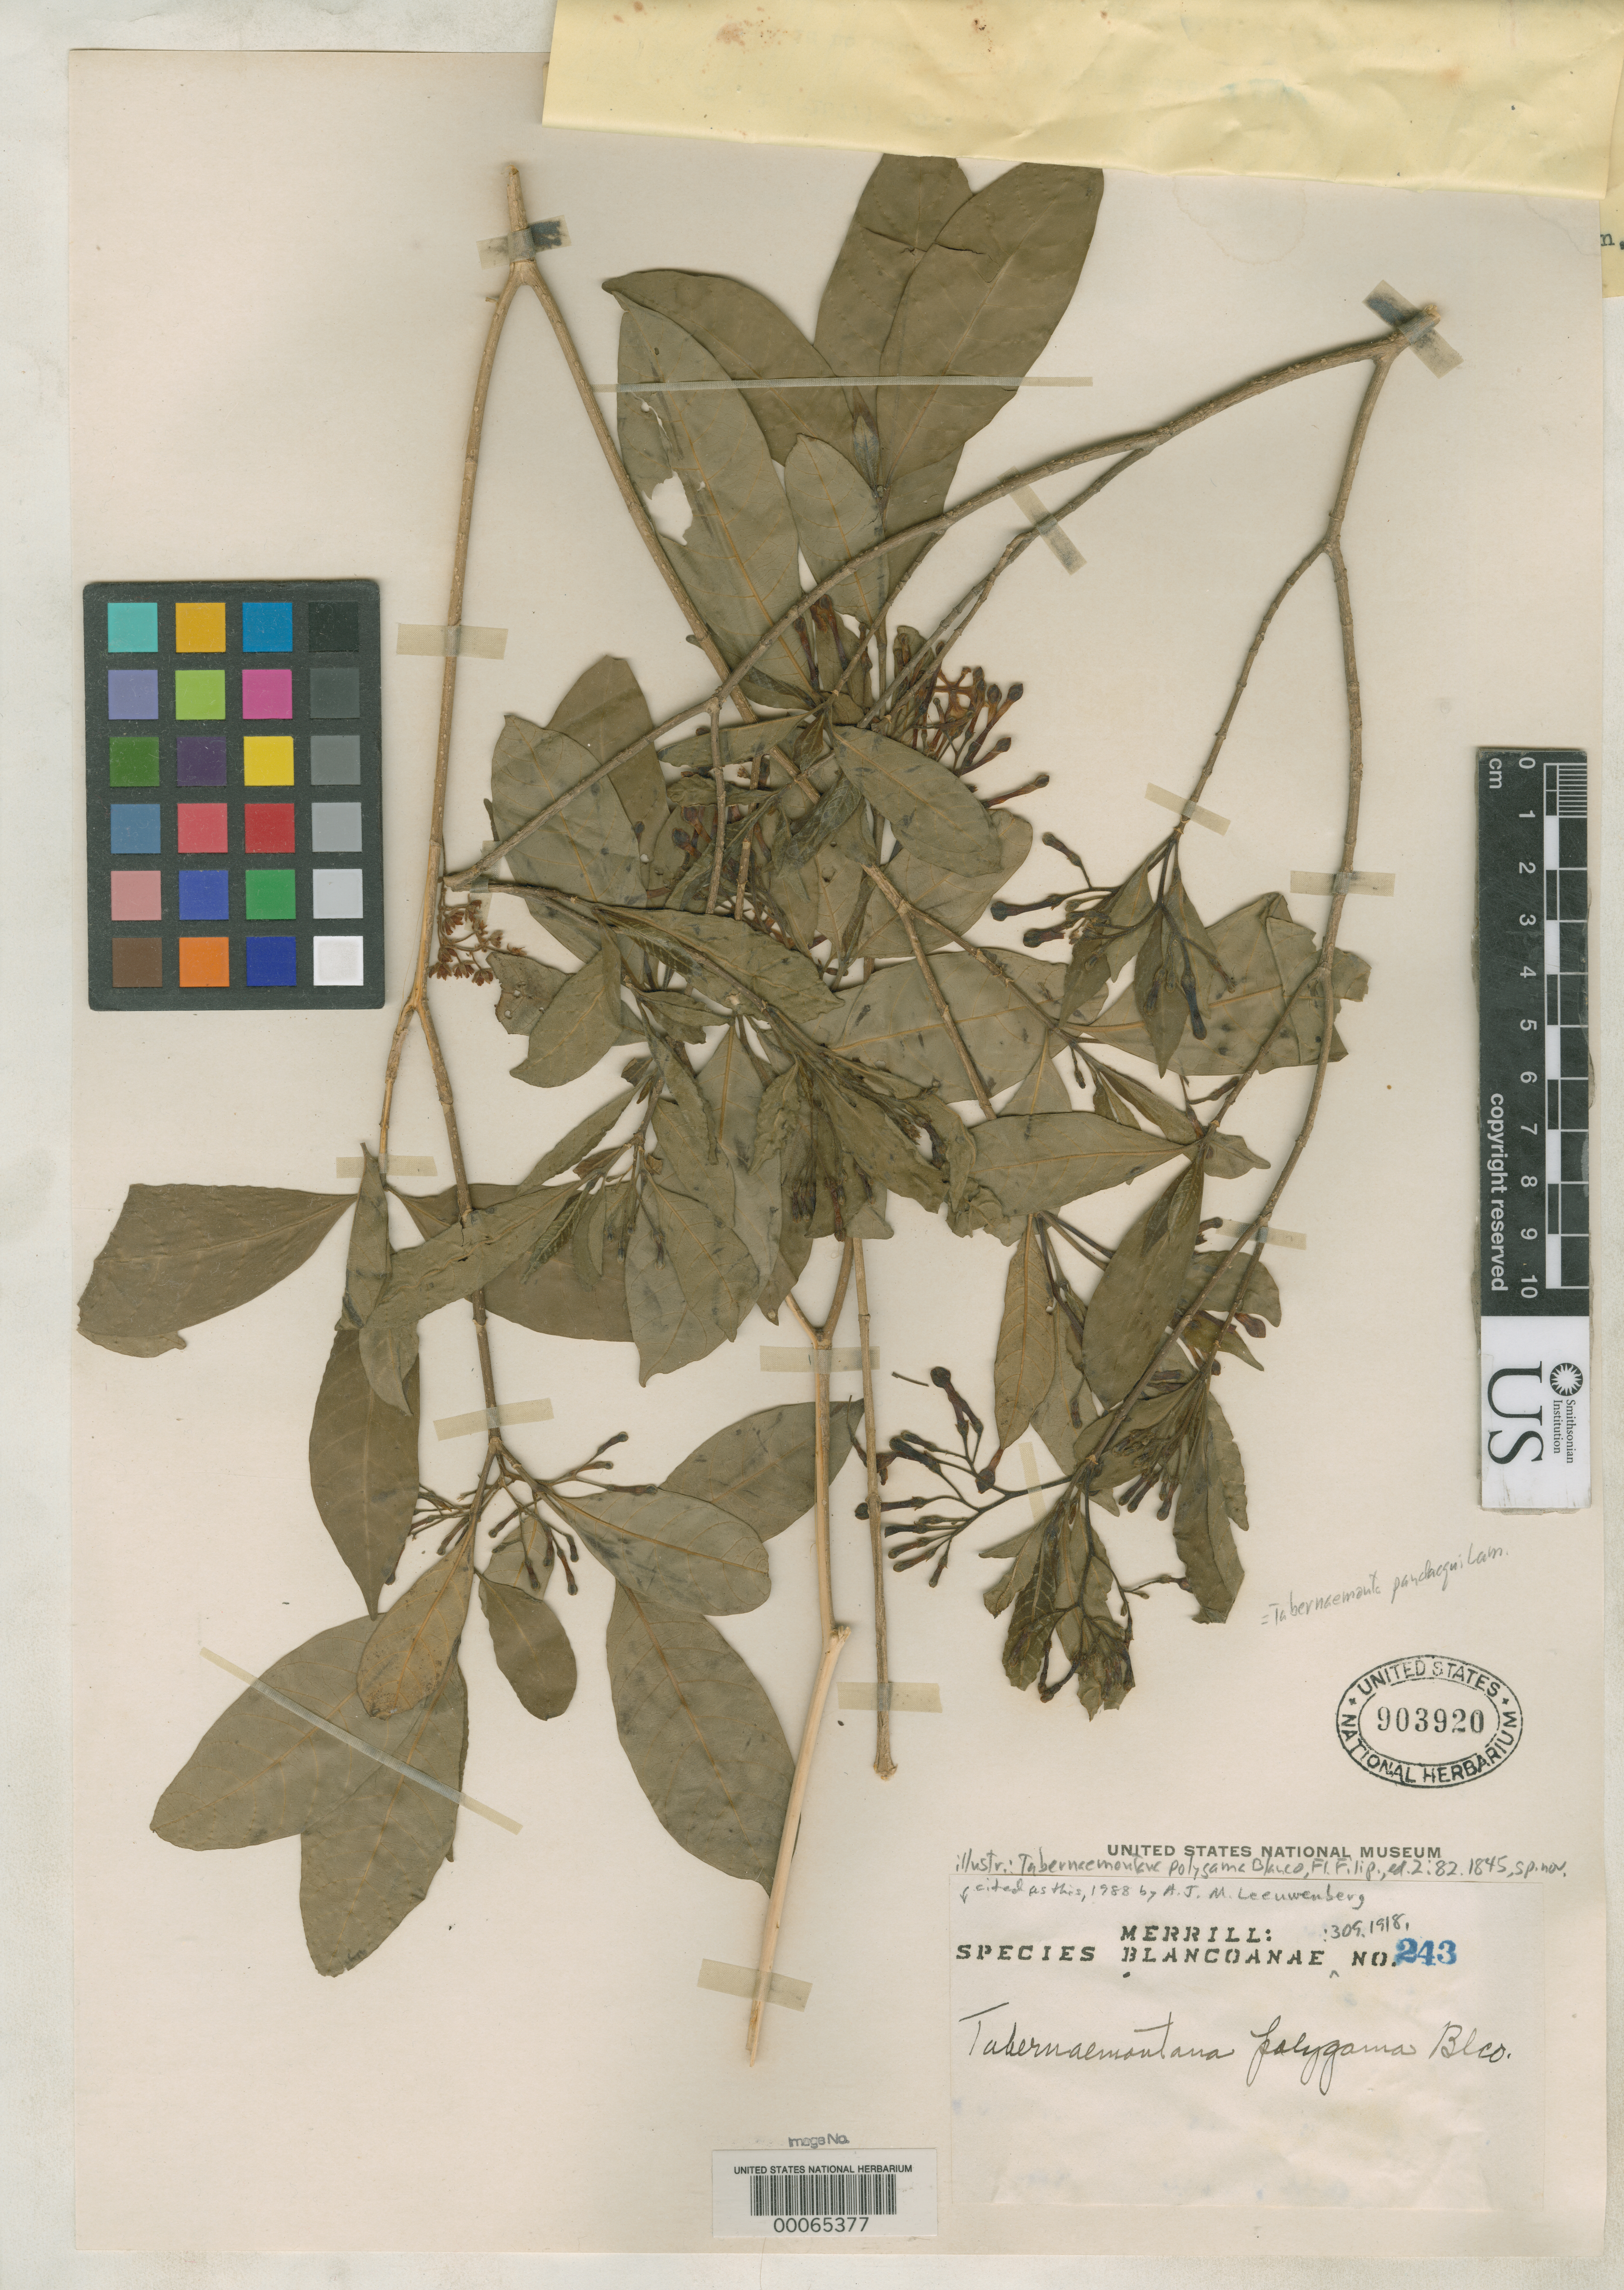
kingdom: Plantae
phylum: Tracheophyta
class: Magnoliopsida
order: Gentianales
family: Apocynaceae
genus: Tabernaemontana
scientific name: Tabernaemontana polygama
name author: Blanco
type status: Isoneotype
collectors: E. D. Merrill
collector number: Sp. Blancoan. 0243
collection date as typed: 23 Apr 1914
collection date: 1914-04-23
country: Philippines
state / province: National Capital Region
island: Luzon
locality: Near Mandaloyon.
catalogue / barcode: US 903920